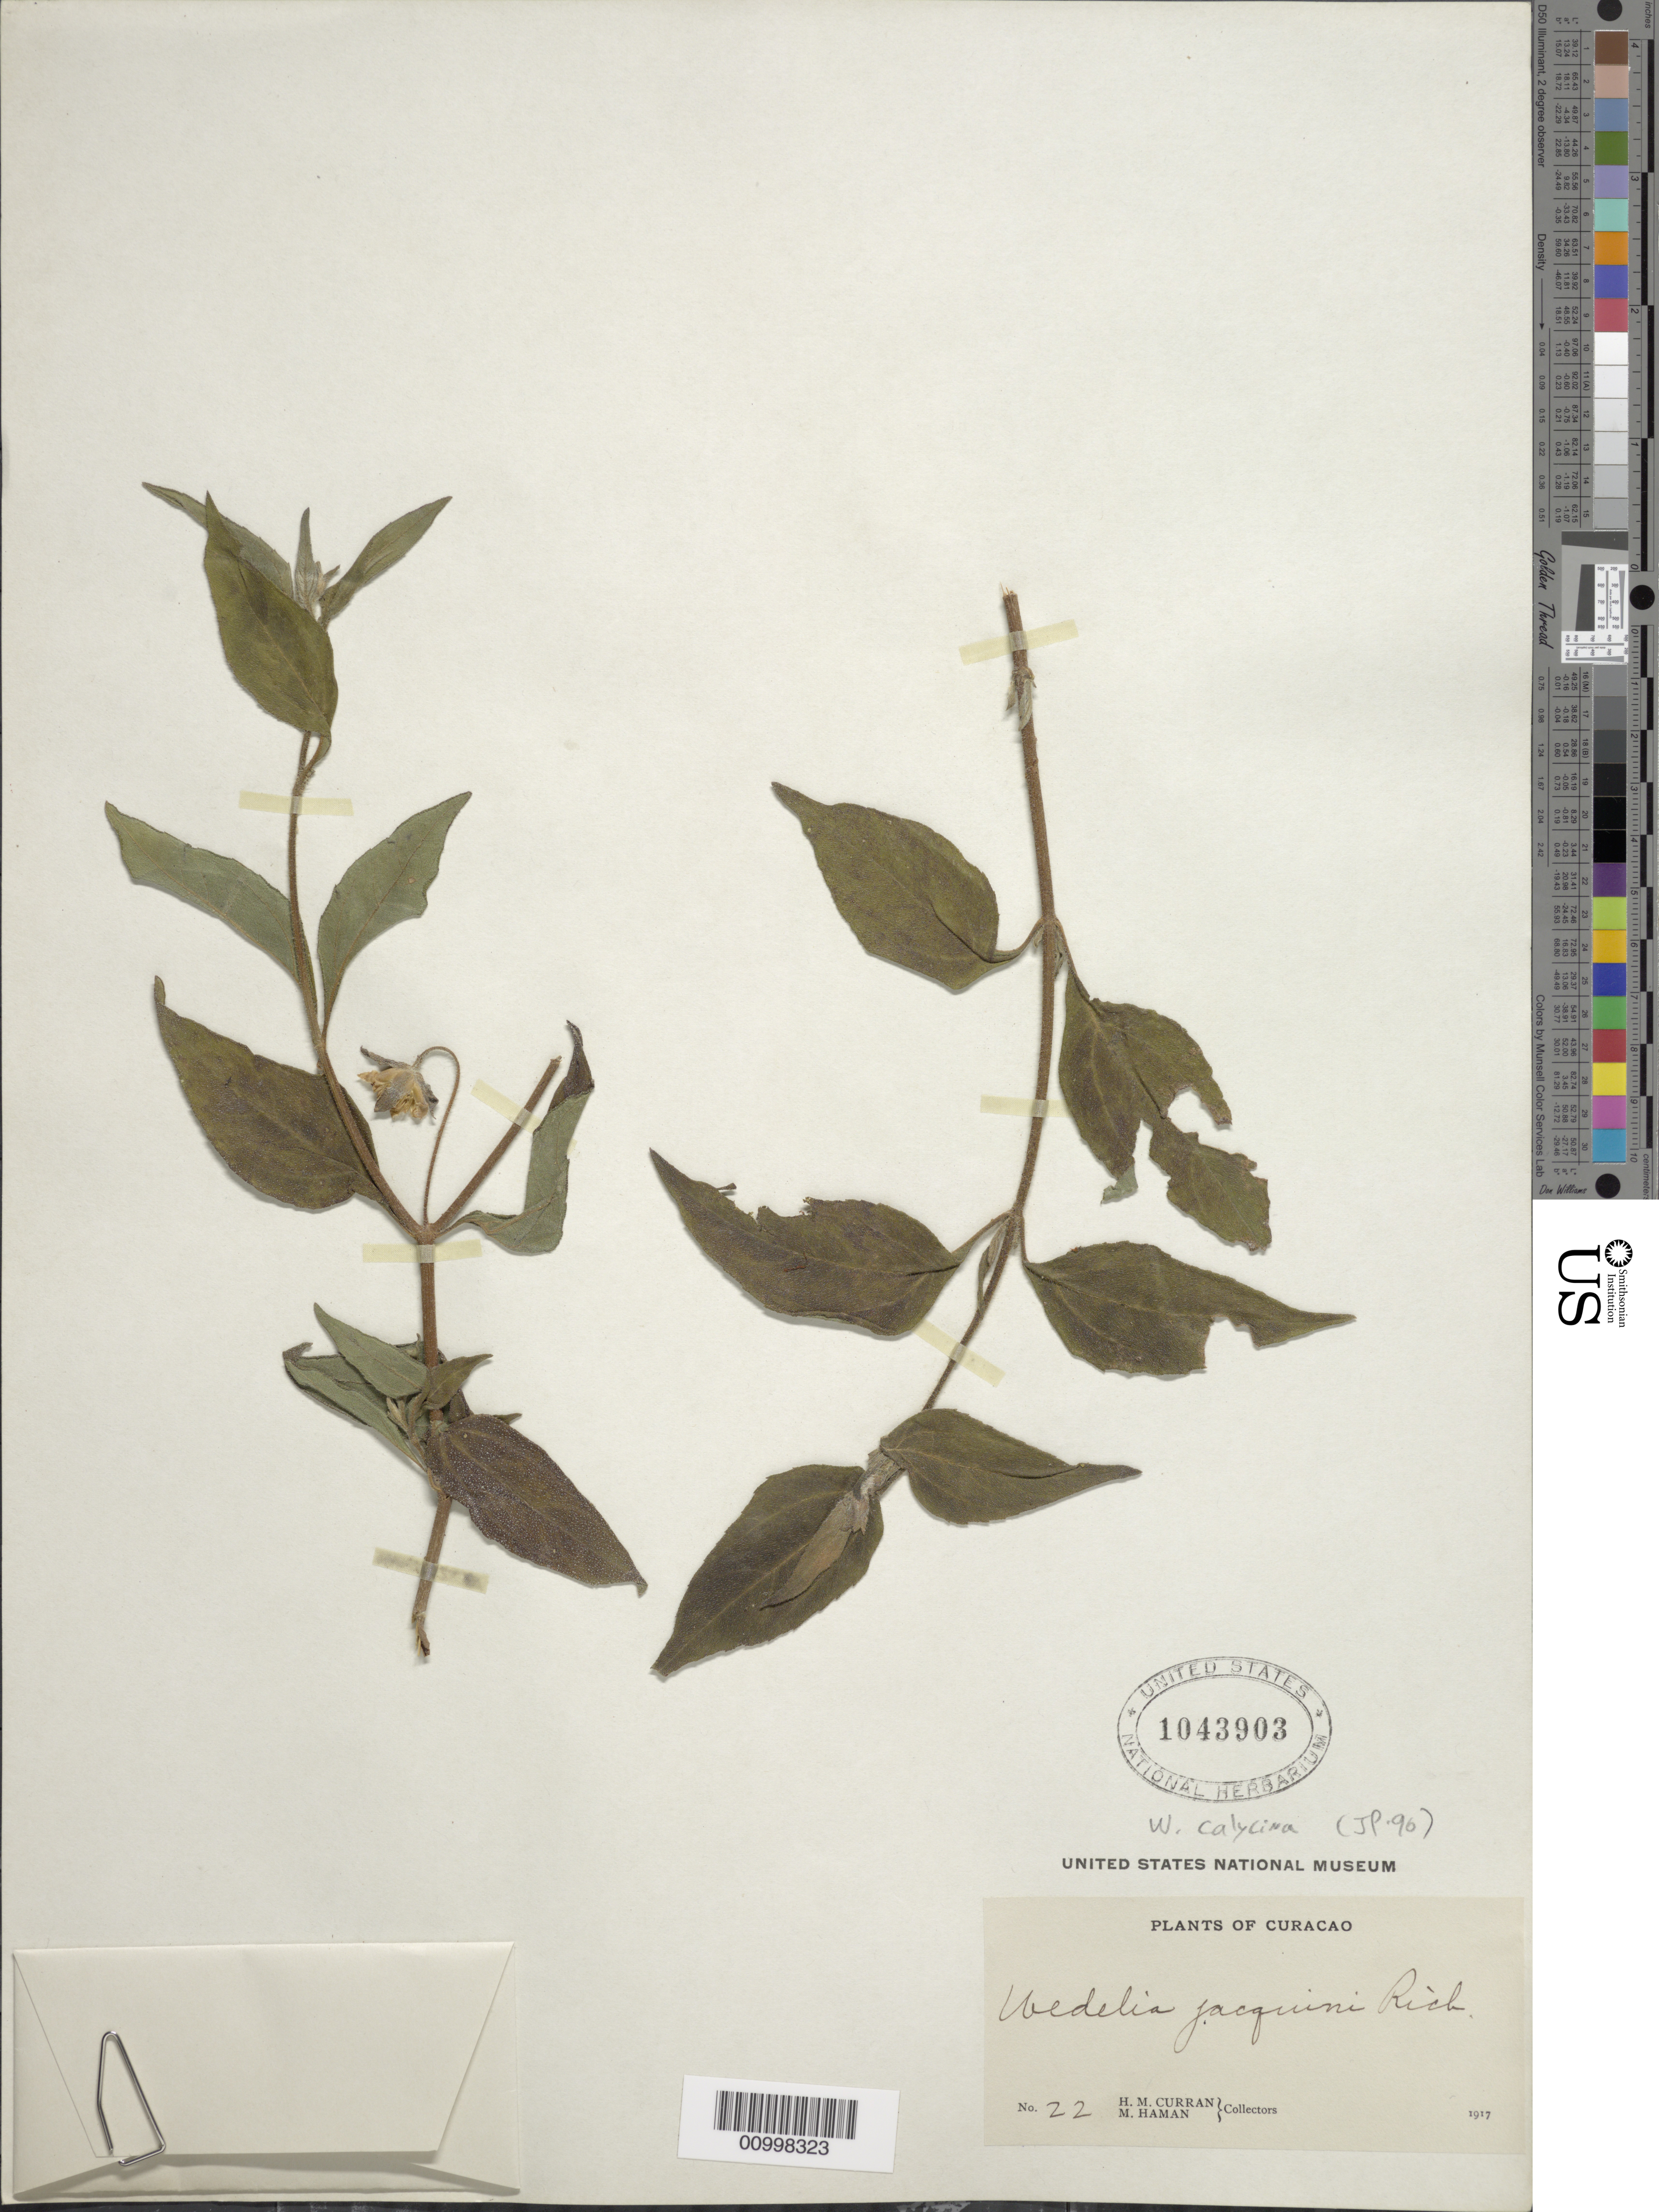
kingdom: Plantae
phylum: Tracheophyta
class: Magnoliopsida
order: Asterales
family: Asteraceae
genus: Wedelia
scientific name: Wedelia calycina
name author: Rich.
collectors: H. M. Curran & M. Haman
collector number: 22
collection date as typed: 01 Jan 1917 to 31 Dec 1917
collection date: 1917-01-01/1917-12-31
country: Curaçao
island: Curaçao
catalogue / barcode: US 1043903